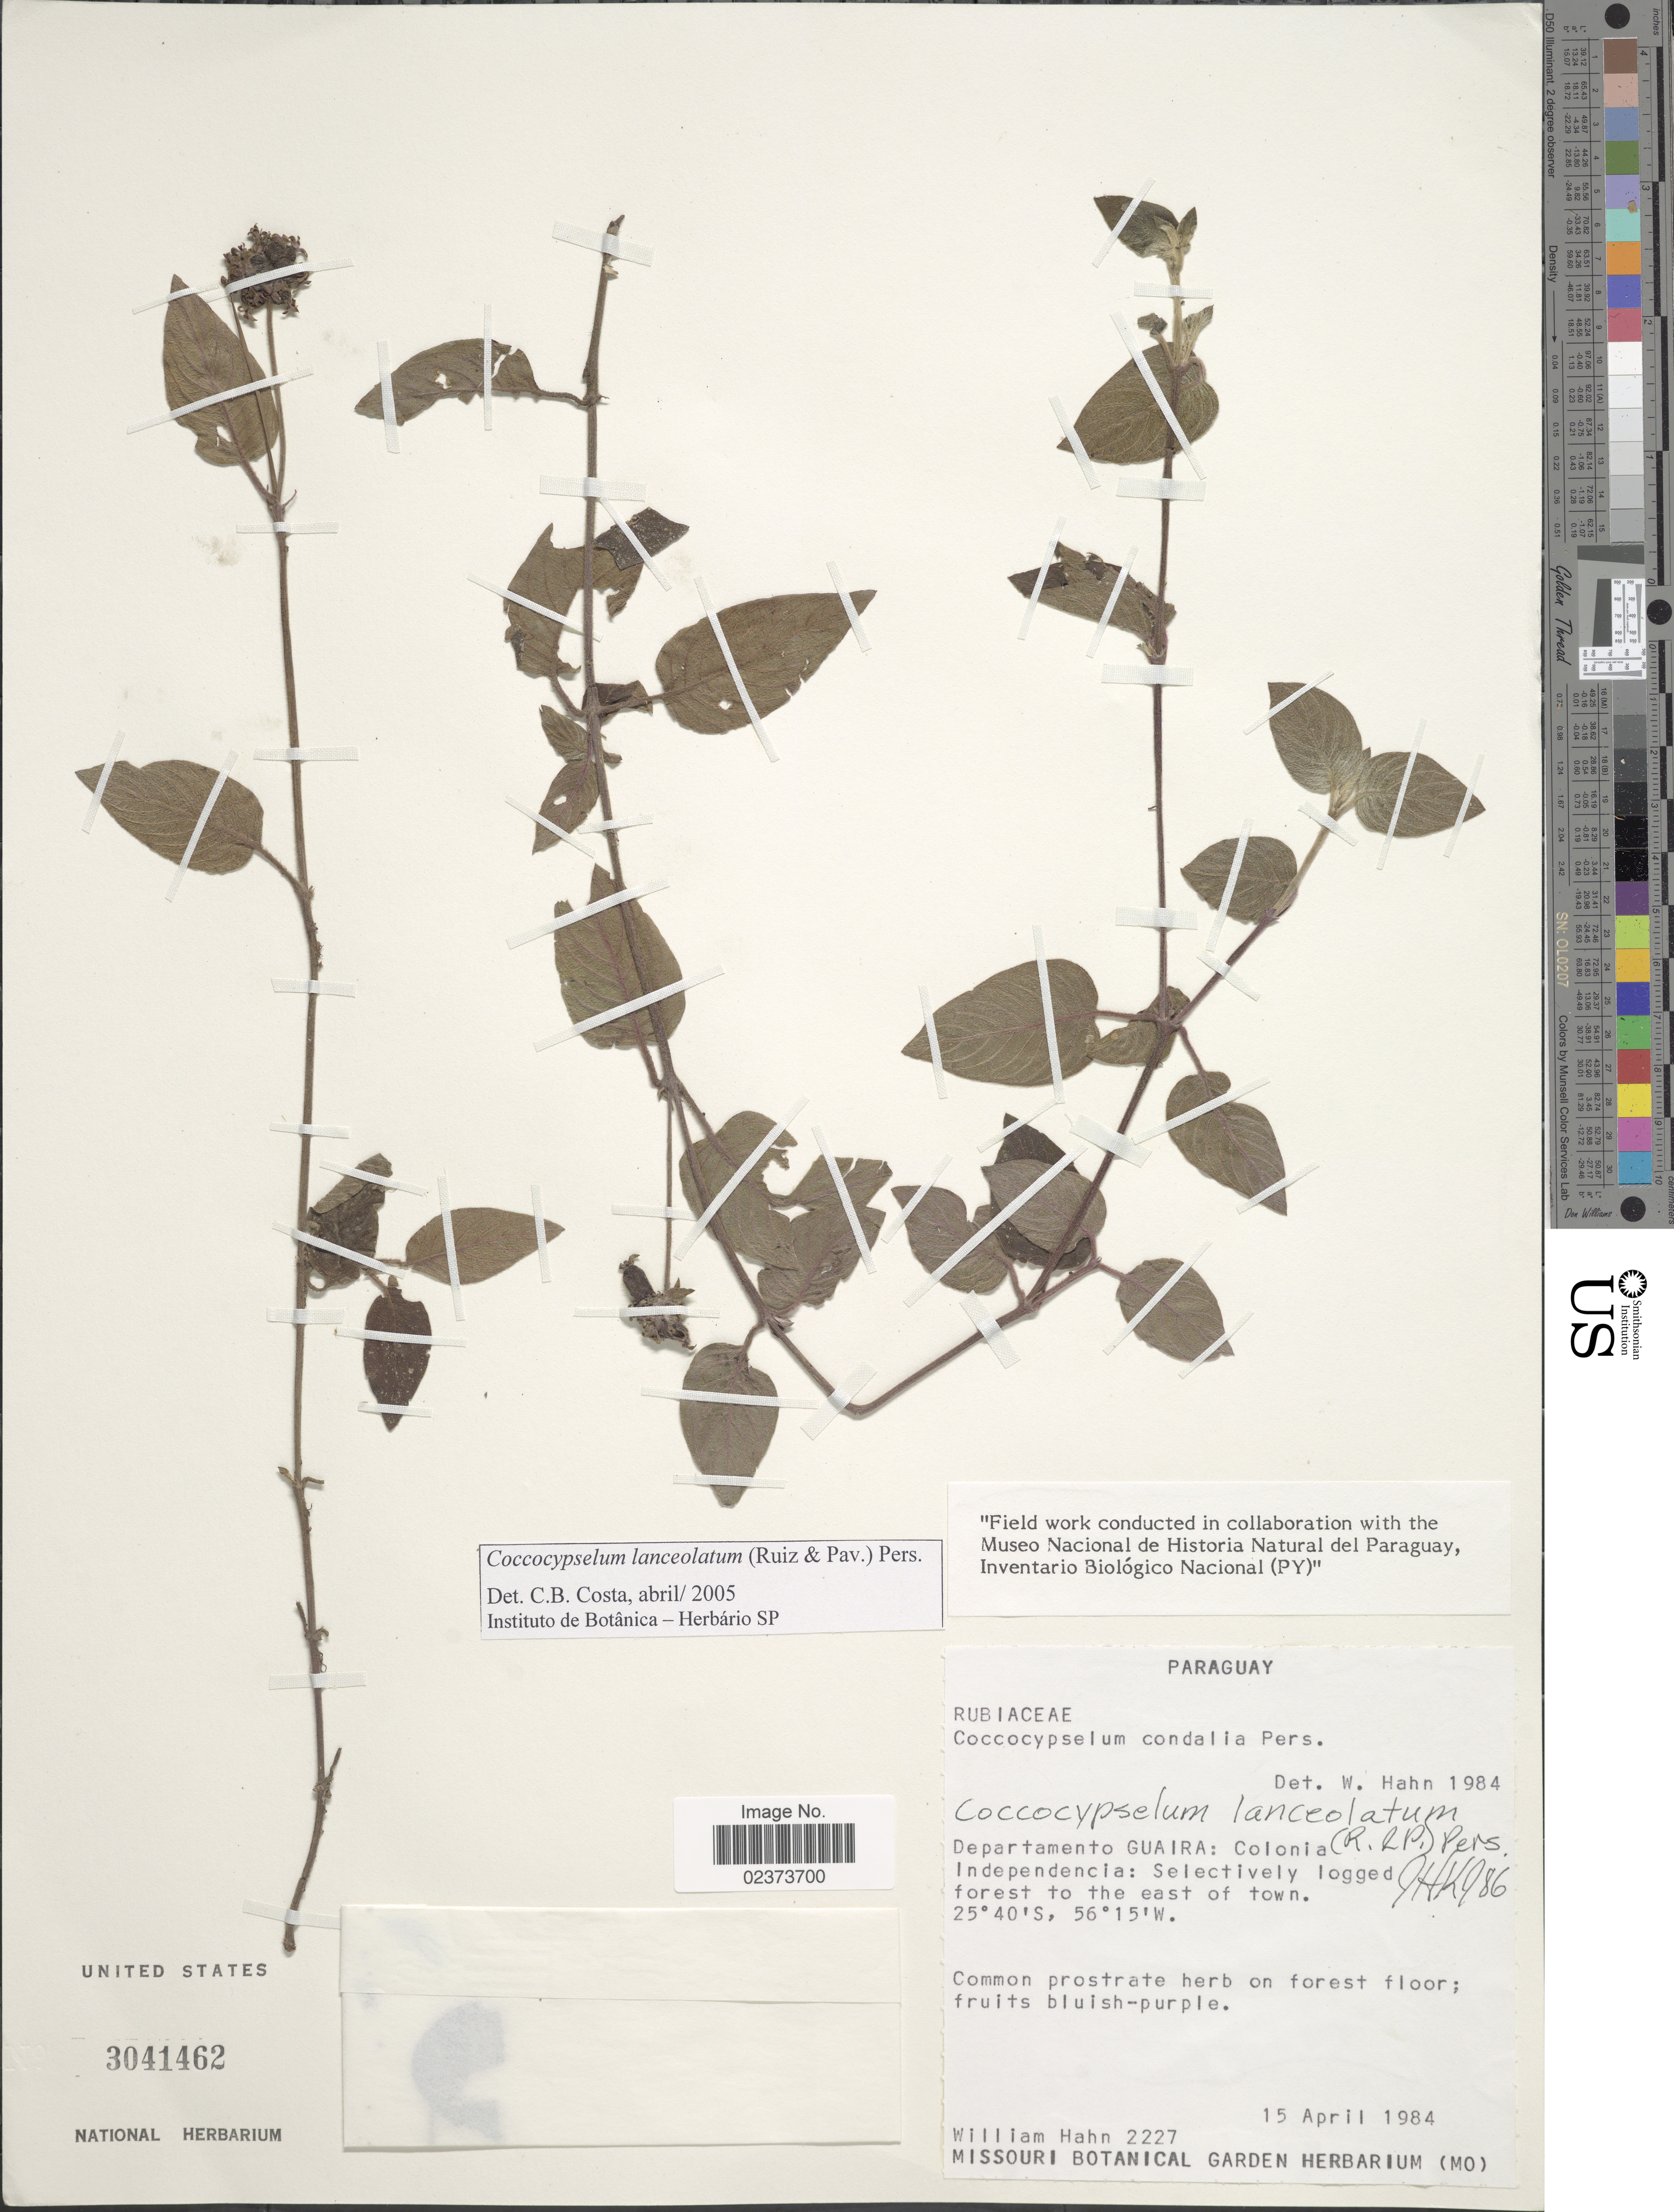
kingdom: Plantae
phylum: Tracheophyta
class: Magnoliopsida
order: Gentianales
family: Rubiaceae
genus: Coccocypselum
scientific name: Coccocypselum lanceolatum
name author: (Ruiz & Pav.) Pers.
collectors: W. Hahn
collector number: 2227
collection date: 1984-04-15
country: Paraguay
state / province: Guaira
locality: Departamento Guaira: Colonia Independencia: Selectively logged forest to the east of town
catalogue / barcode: US 3041462